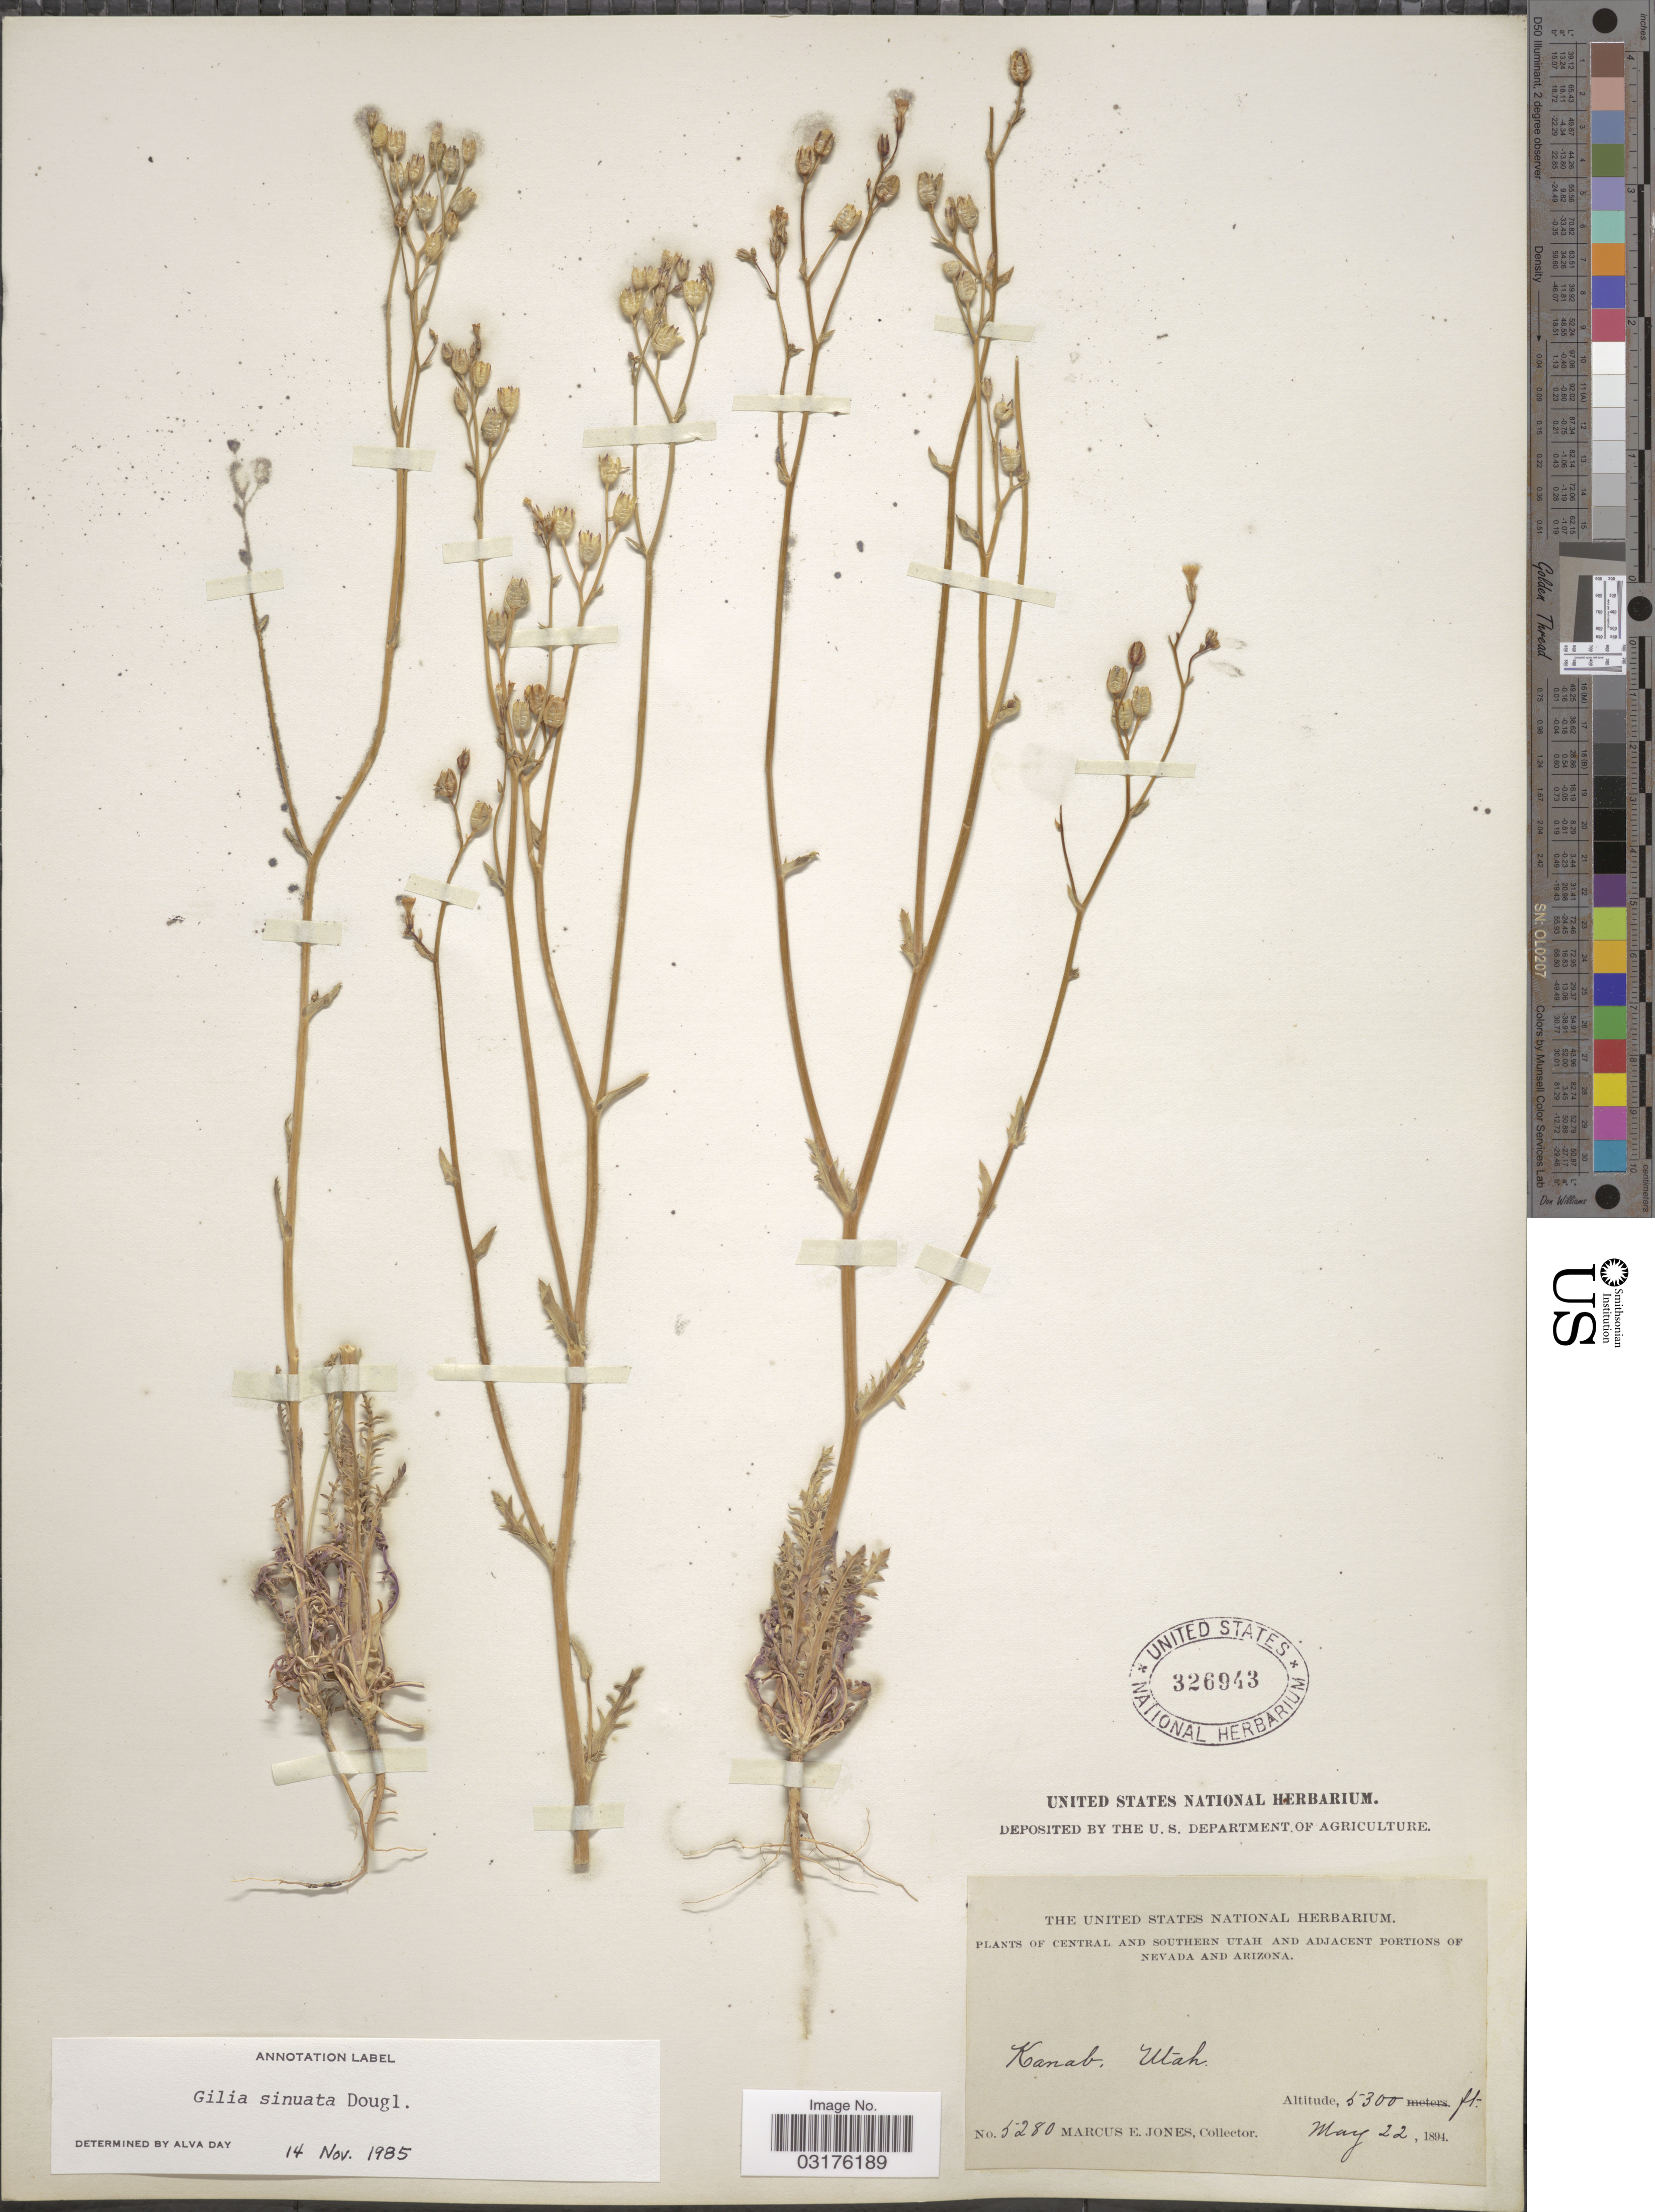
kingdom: Plantae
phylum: Tracheophyta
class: Magnoliopsida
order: Ericales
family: Polemoniaceae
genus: Gilia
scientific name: Gilia sinuata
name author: Douglas ex Benth.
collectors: M. E. Jones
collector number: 5280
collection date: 1894-05-22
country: United States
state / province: Utah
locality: Central And Southern Utah, Kanab, Utah.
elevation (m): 1615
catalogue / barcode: US 326943